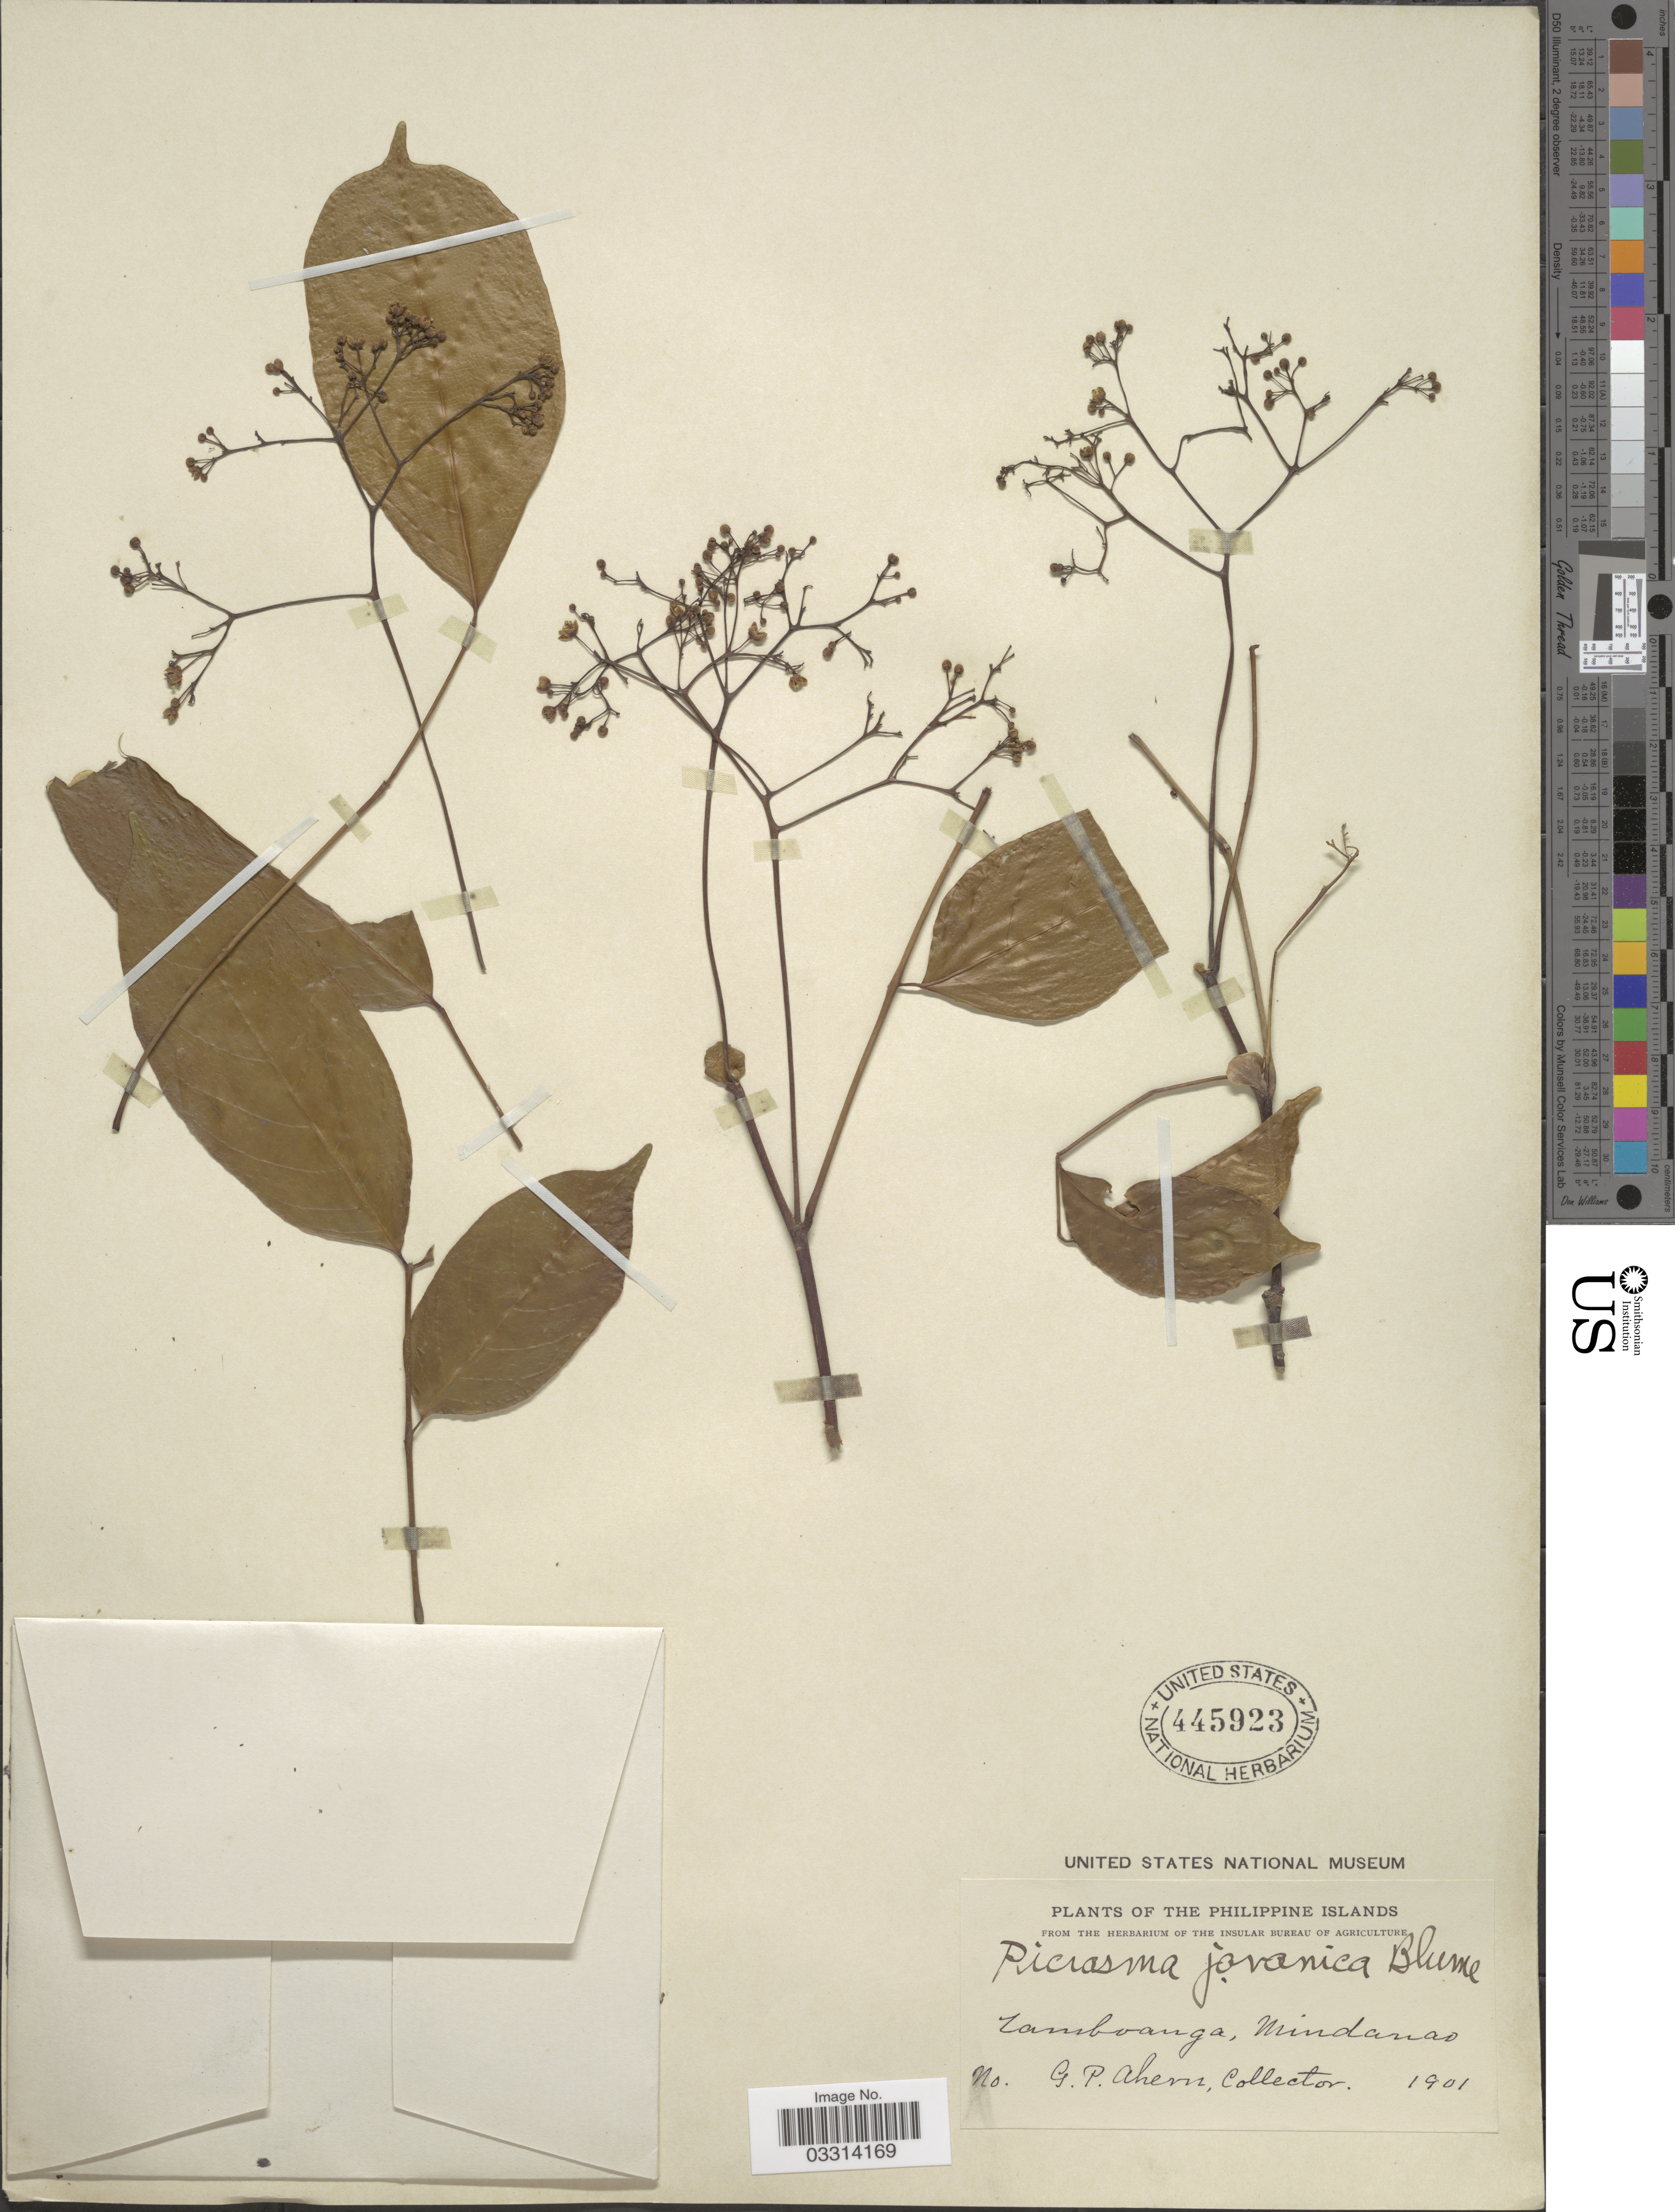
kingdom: Plantae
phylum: Tracheophyta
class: Magnoliopsida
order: Sapindales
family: Simaroubaceae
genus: Picrasma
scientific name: Picrasma javanica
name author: Blume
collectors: G. Ahern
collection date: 1901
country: Philippines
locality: Zamboanga, Mindanao.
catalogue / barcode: US 445923